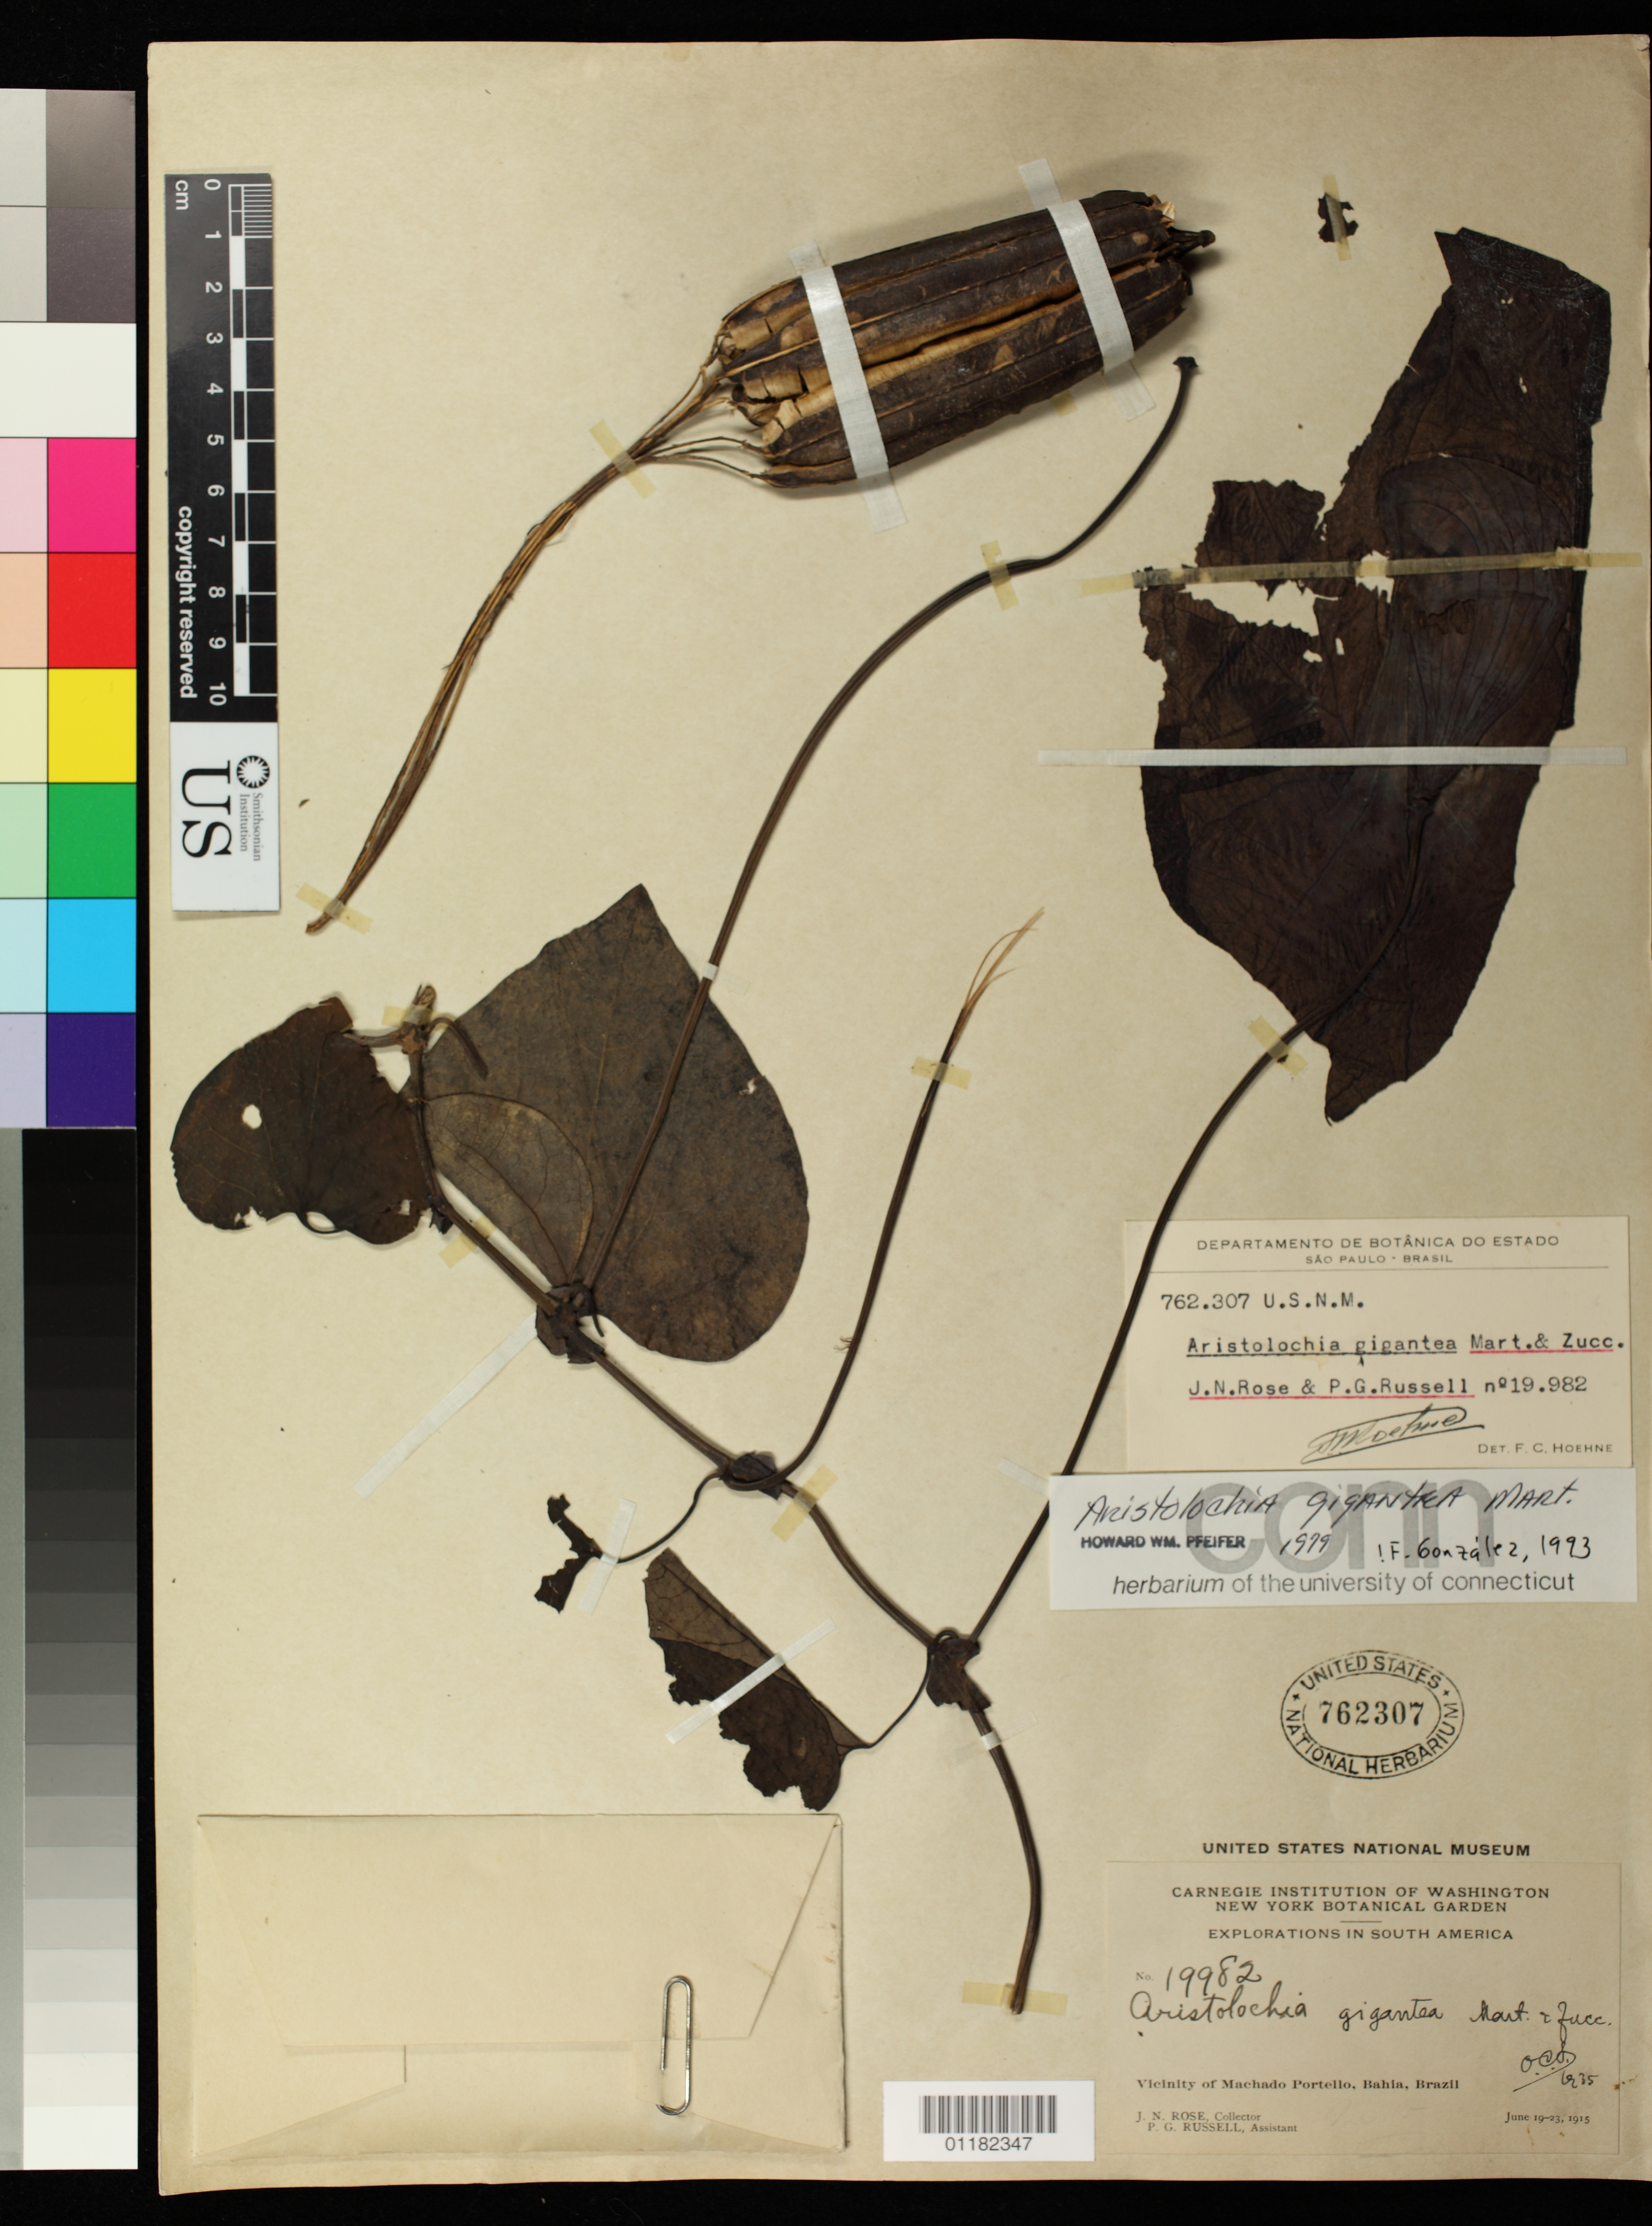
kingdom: Plantae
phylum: Tracheophyta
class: Magnoliopsida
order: Piperales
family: Aristolochiaceae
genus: Aristolochia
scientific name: Aristolochia gigantea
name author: Mart.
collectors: J. N. Rose & P. G. Russell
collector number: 19982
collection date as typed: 19 Jun 1915 to 23 Jun 1915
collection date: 1915-06-19/1915-06-23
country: Brazil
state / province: Bahia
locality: Vicinity of Machado Portello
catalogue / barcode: US 762307